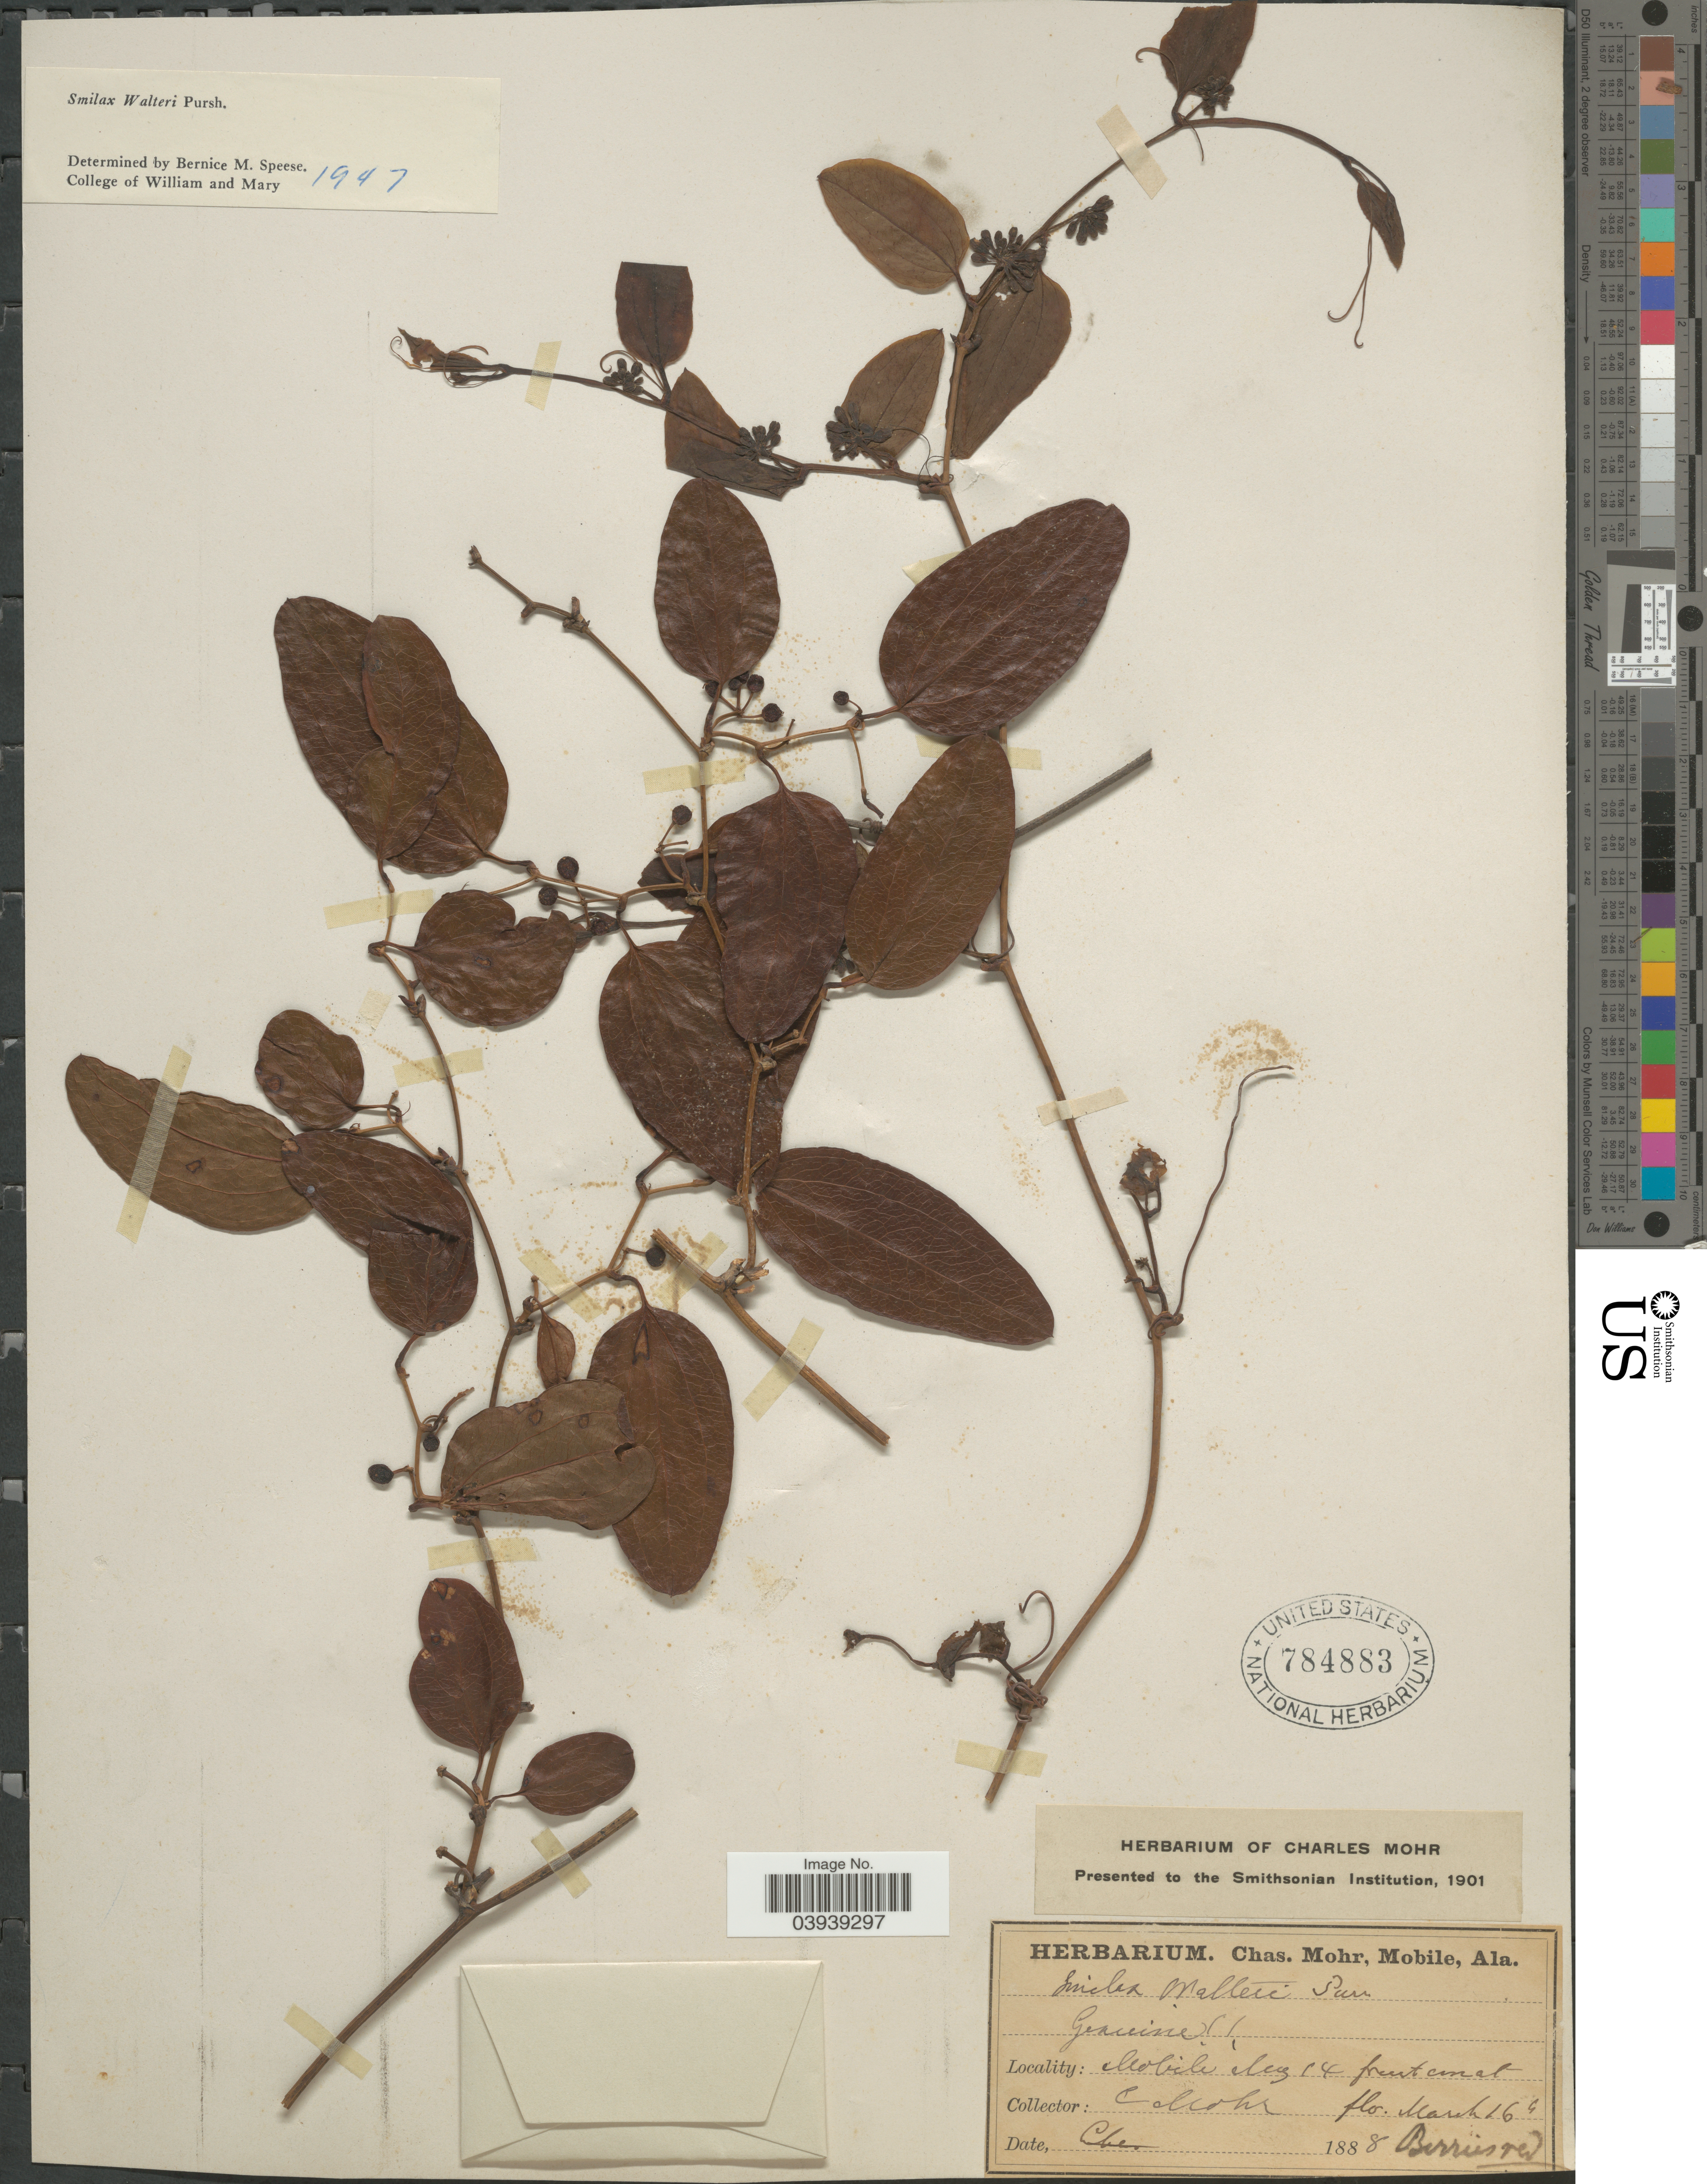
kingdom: Plantae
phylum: Tracheophyta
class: Liliopsida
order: Liliales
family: Smilacaceae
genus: Smilax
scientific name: Smilax walteri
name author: Pursh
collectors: Mohr, C. T. (herbarium)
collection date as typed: Transcribed d/m/y: /3/16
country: United States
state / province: Alabama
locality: Mobile.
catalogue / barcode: US 784883